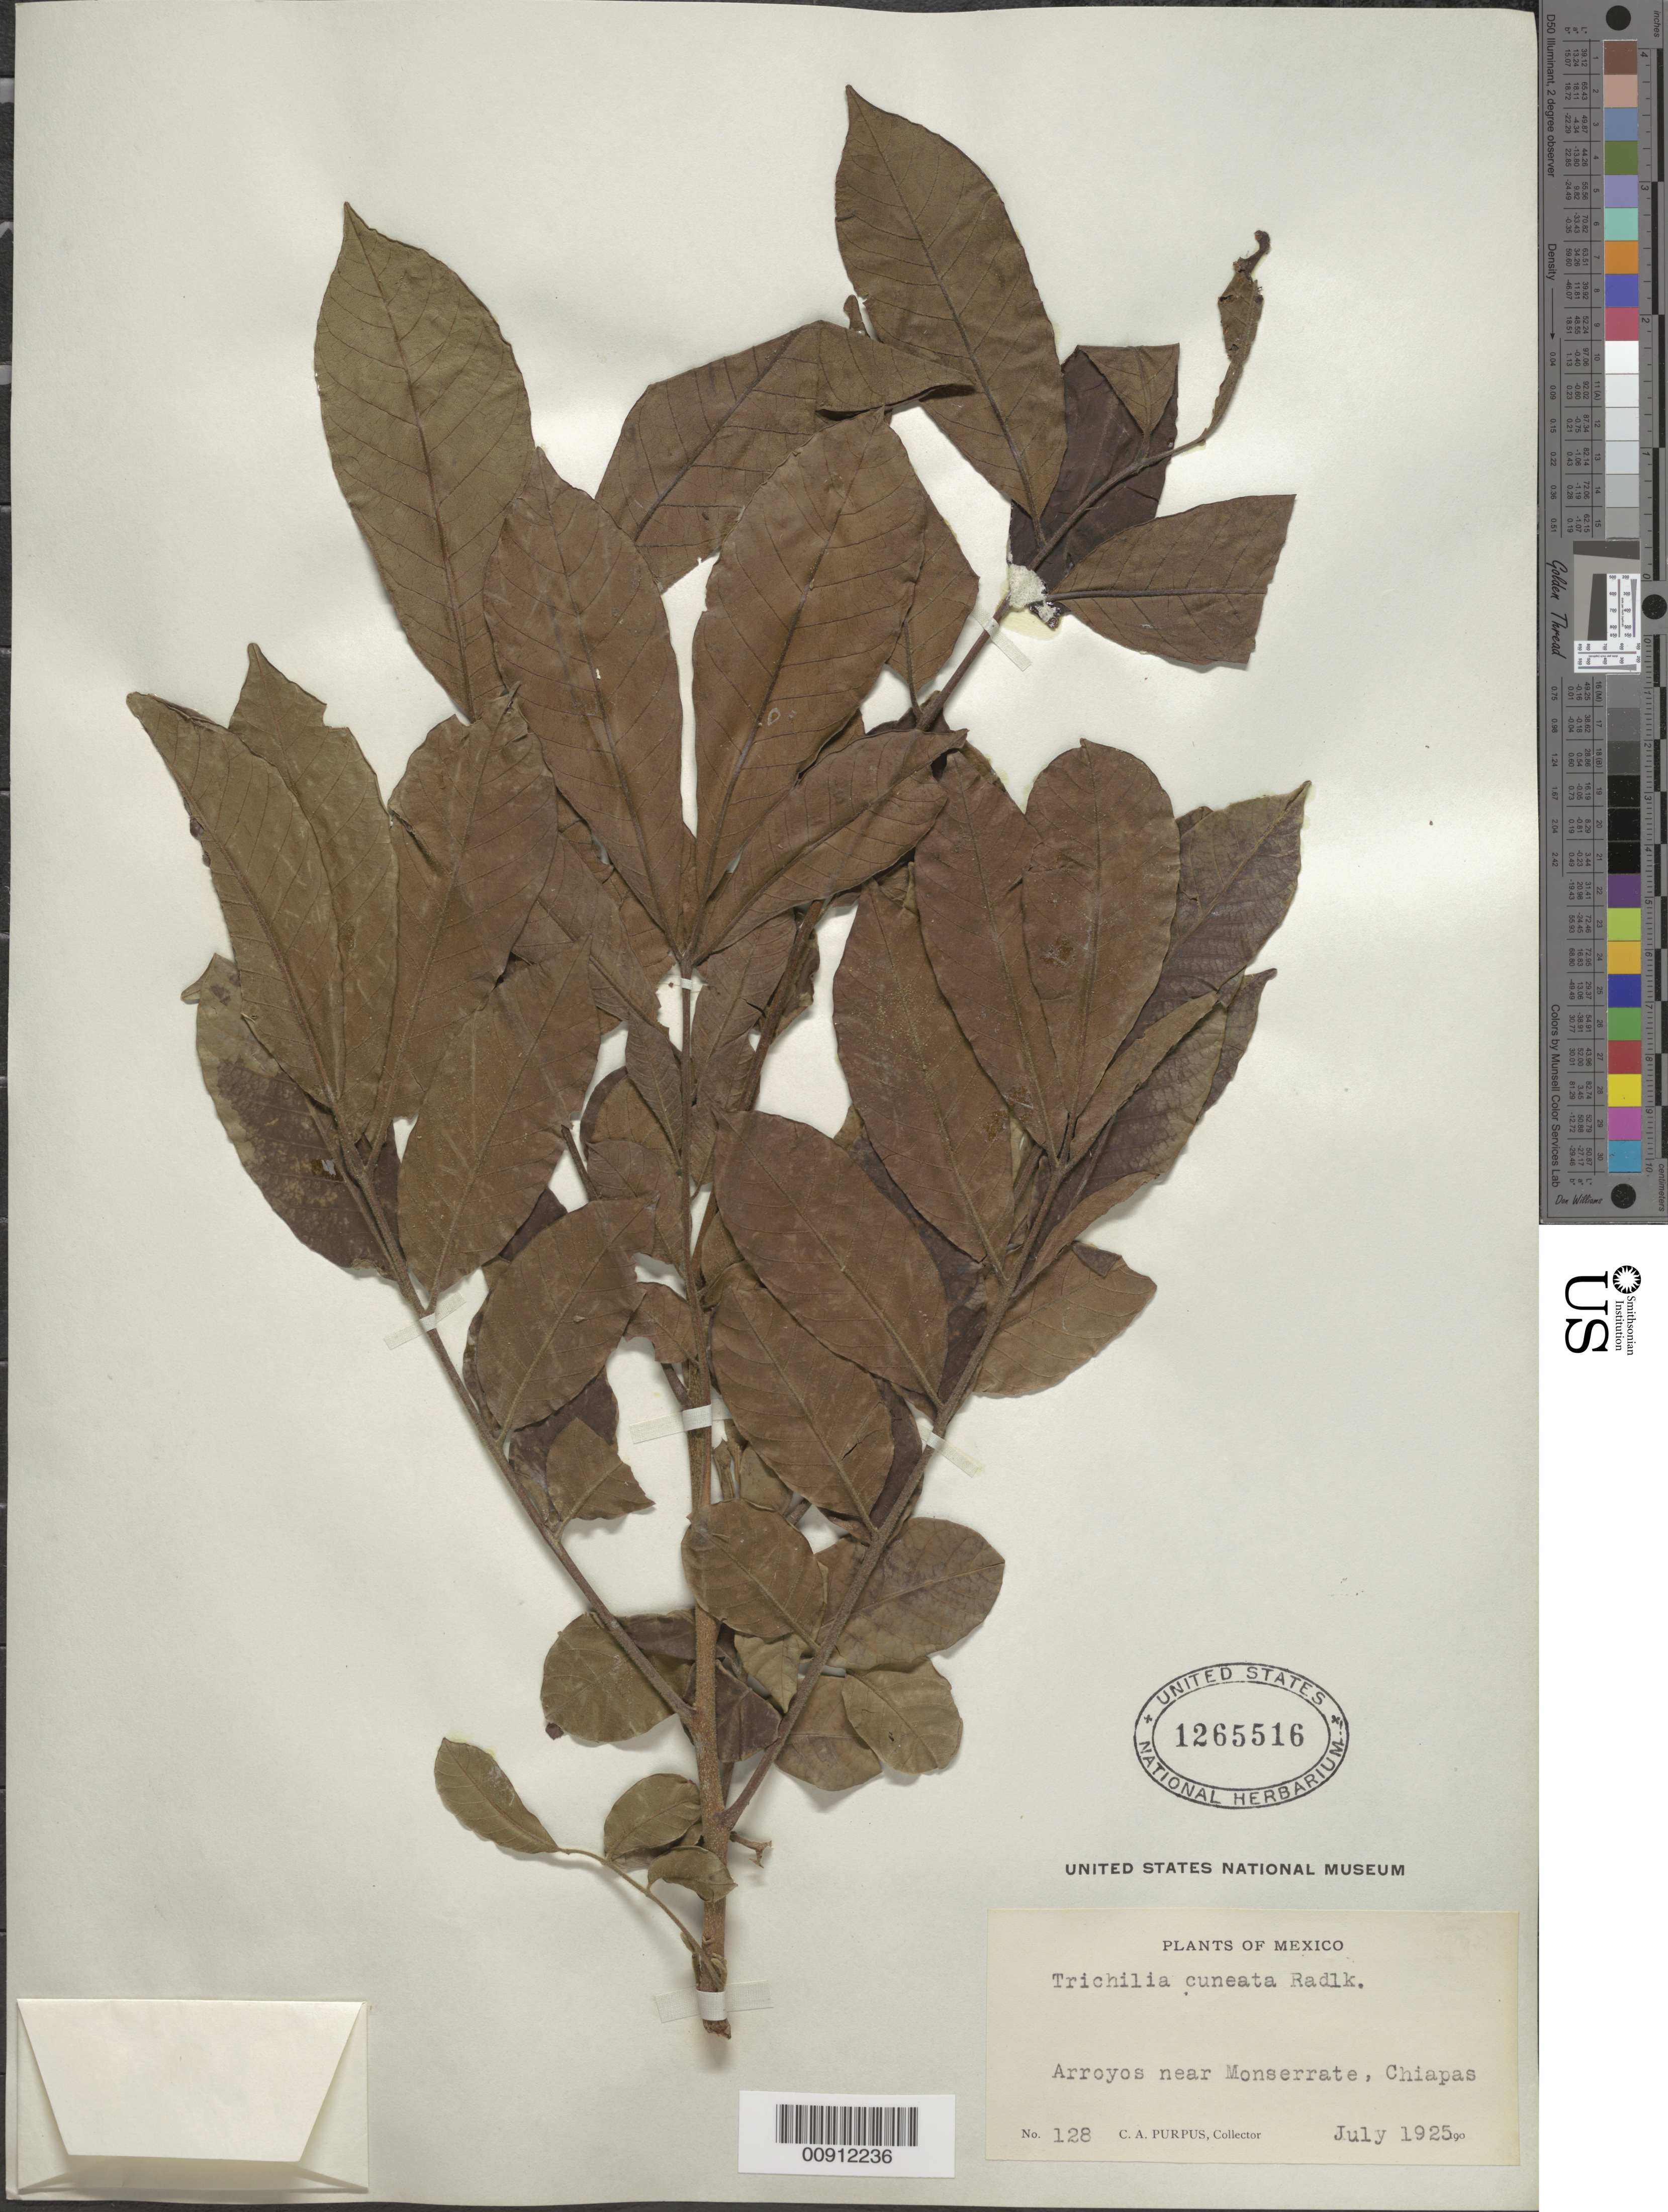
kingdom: Plantae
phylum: Tracheophyta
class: Magnoliopsida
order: Sapindales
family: Meliaceae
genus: Trichilia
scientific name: Trichilia cuneata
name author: Radlk.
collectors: C. A. Purpus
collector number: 128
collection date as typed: Jul 1925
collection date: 1925-07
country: Mexico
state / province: Chiapas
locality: Arroyos W of Monserrate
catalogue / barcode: US 1265516